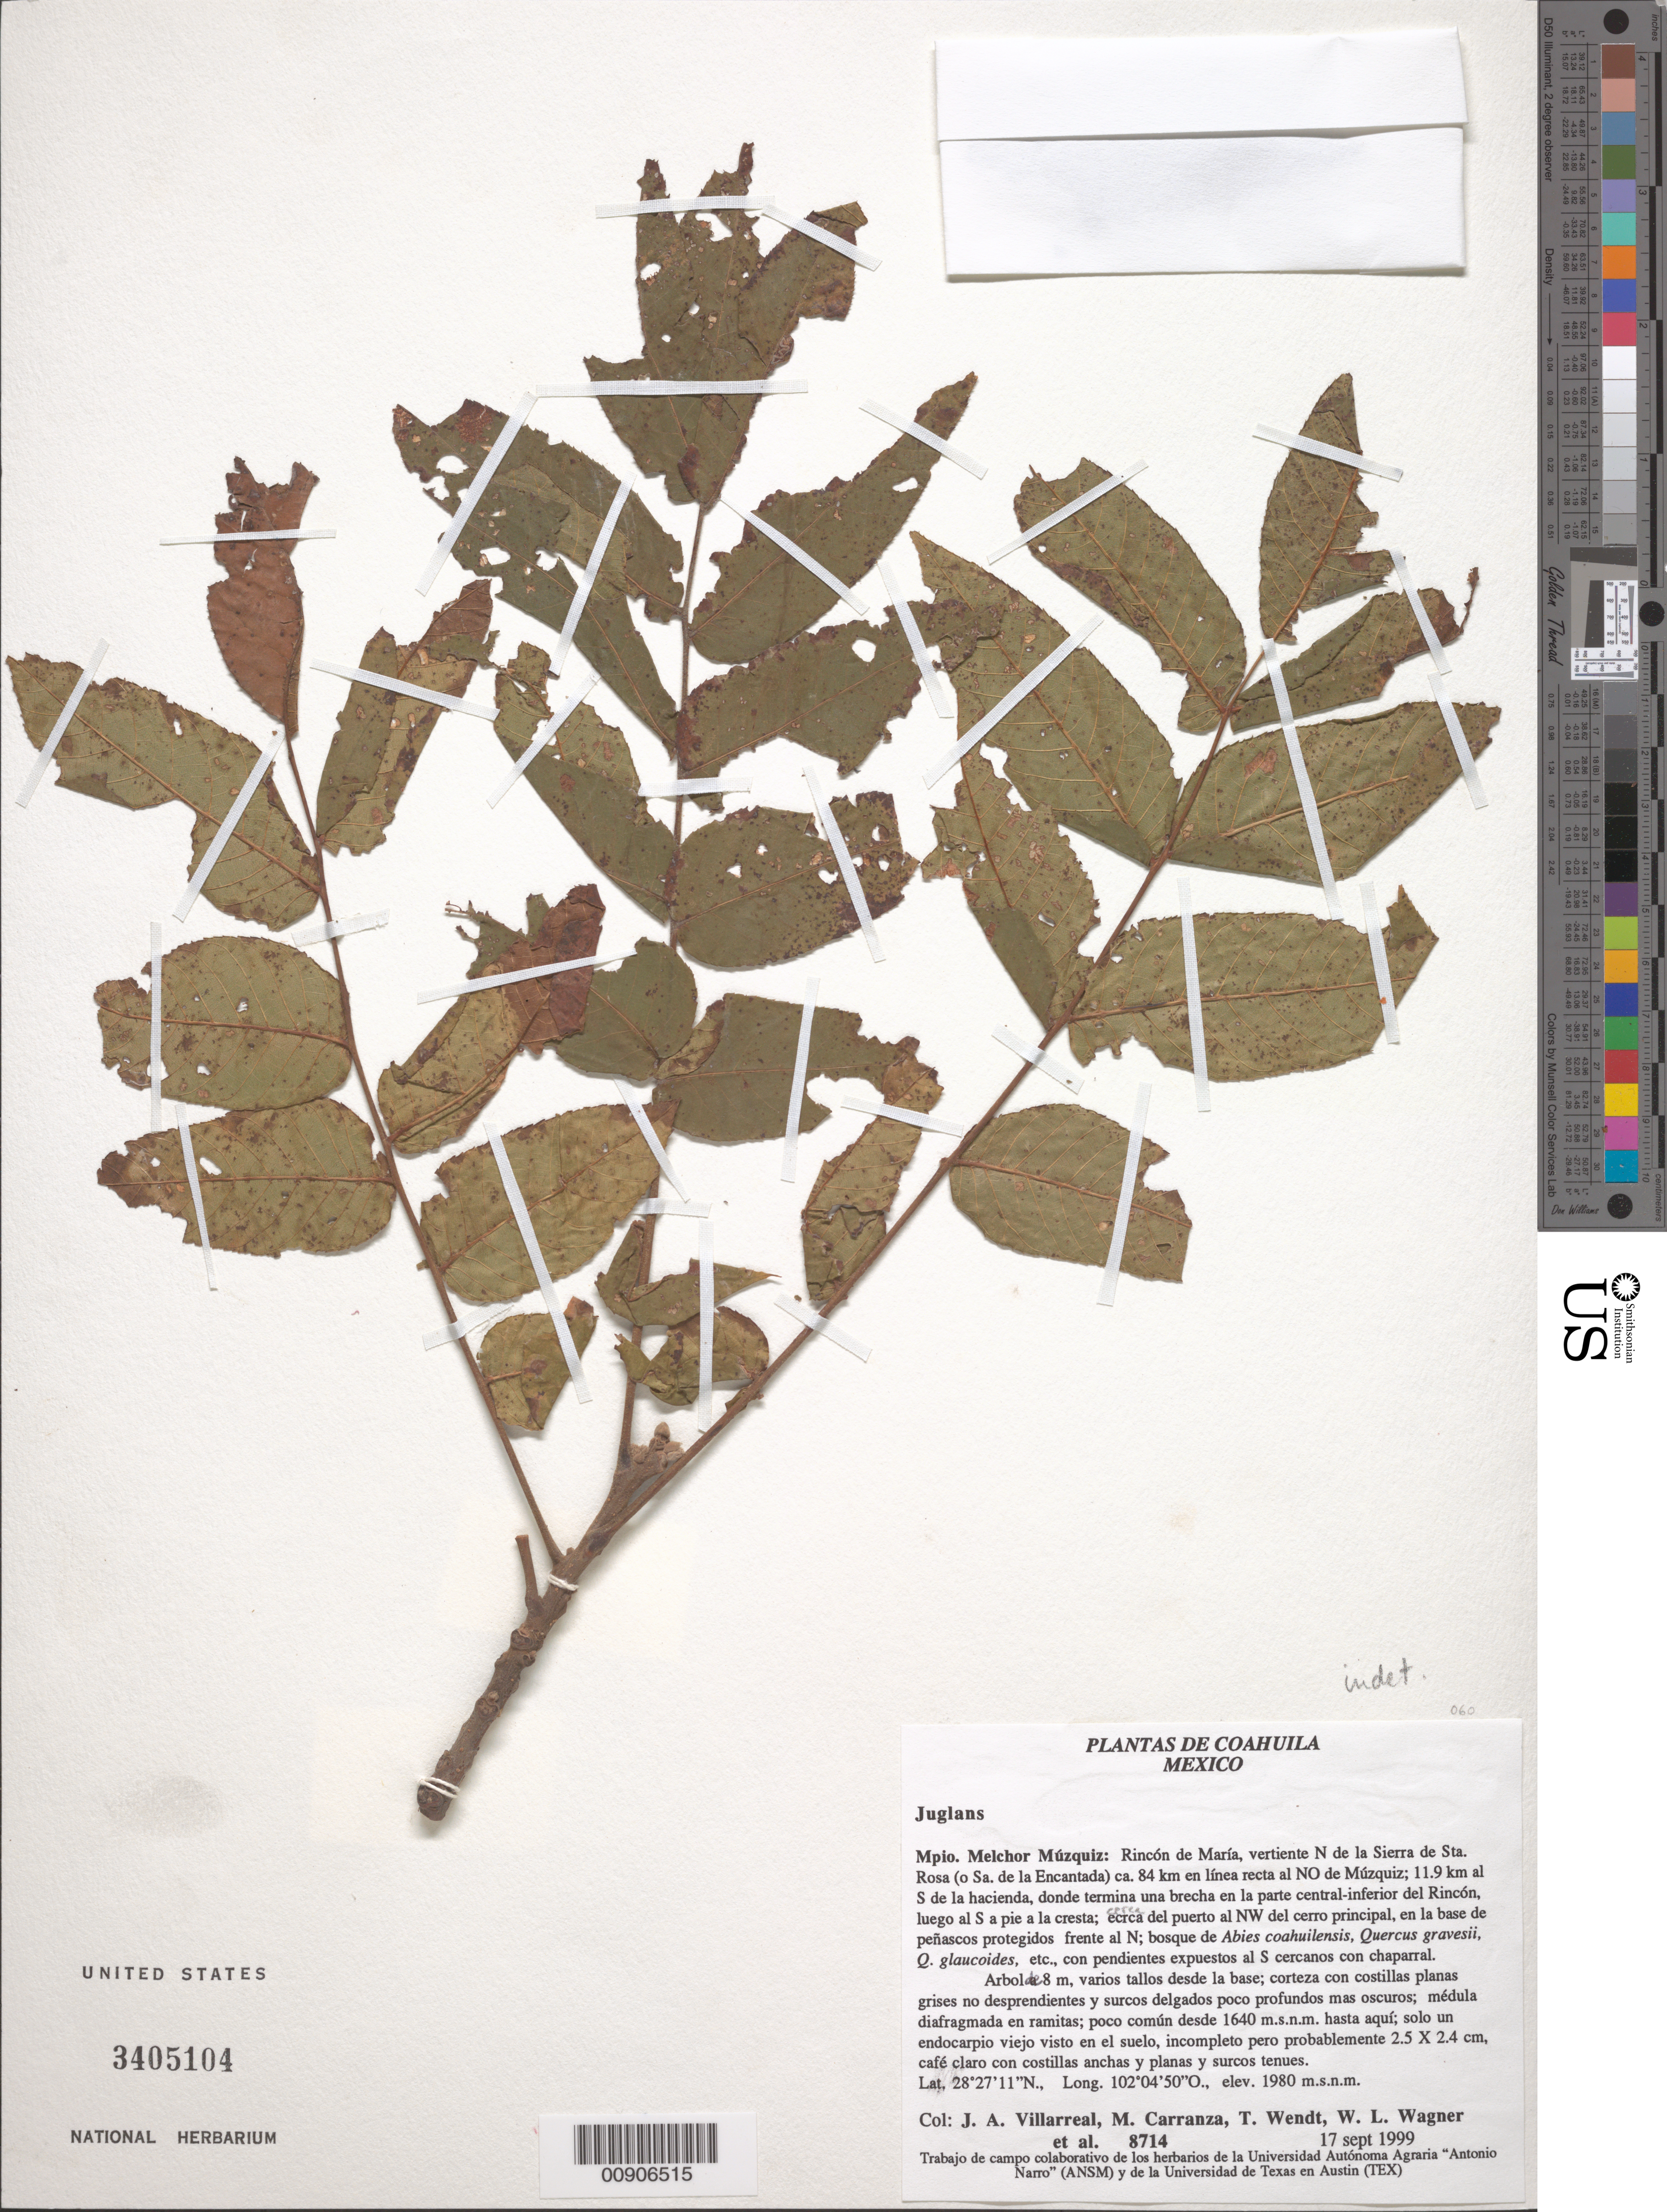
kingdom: Plantae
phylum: Tracheophyta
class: Magnoliopsida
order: Fagales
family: Juglandaceae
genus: Juglans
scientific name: Juglans sp.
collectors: J. Villarreal, M. Carranza, T. L. Wendt, W. L. Wagner & et al.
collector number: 8714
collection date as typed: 17 Sep 1999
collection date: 1999-09-17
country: Mexico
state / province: Coahuila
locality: Coahuila: Mpio. Melchor Múzquiz: Rincón de María, vertiente N de la Sa. de Sta. Rosa (o Sa. de la Encantada) ca. 84 km en línea recta al NO de Múzquiz; 11.9 km al S de la hda.,donde termina una brecha ..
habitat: Bosque de Abies coahuilensis, Quercus gravesii, Q. glaucoides, etc. con pendientes expuestas al S cercanos con chaparral.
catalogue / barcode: US 3405104